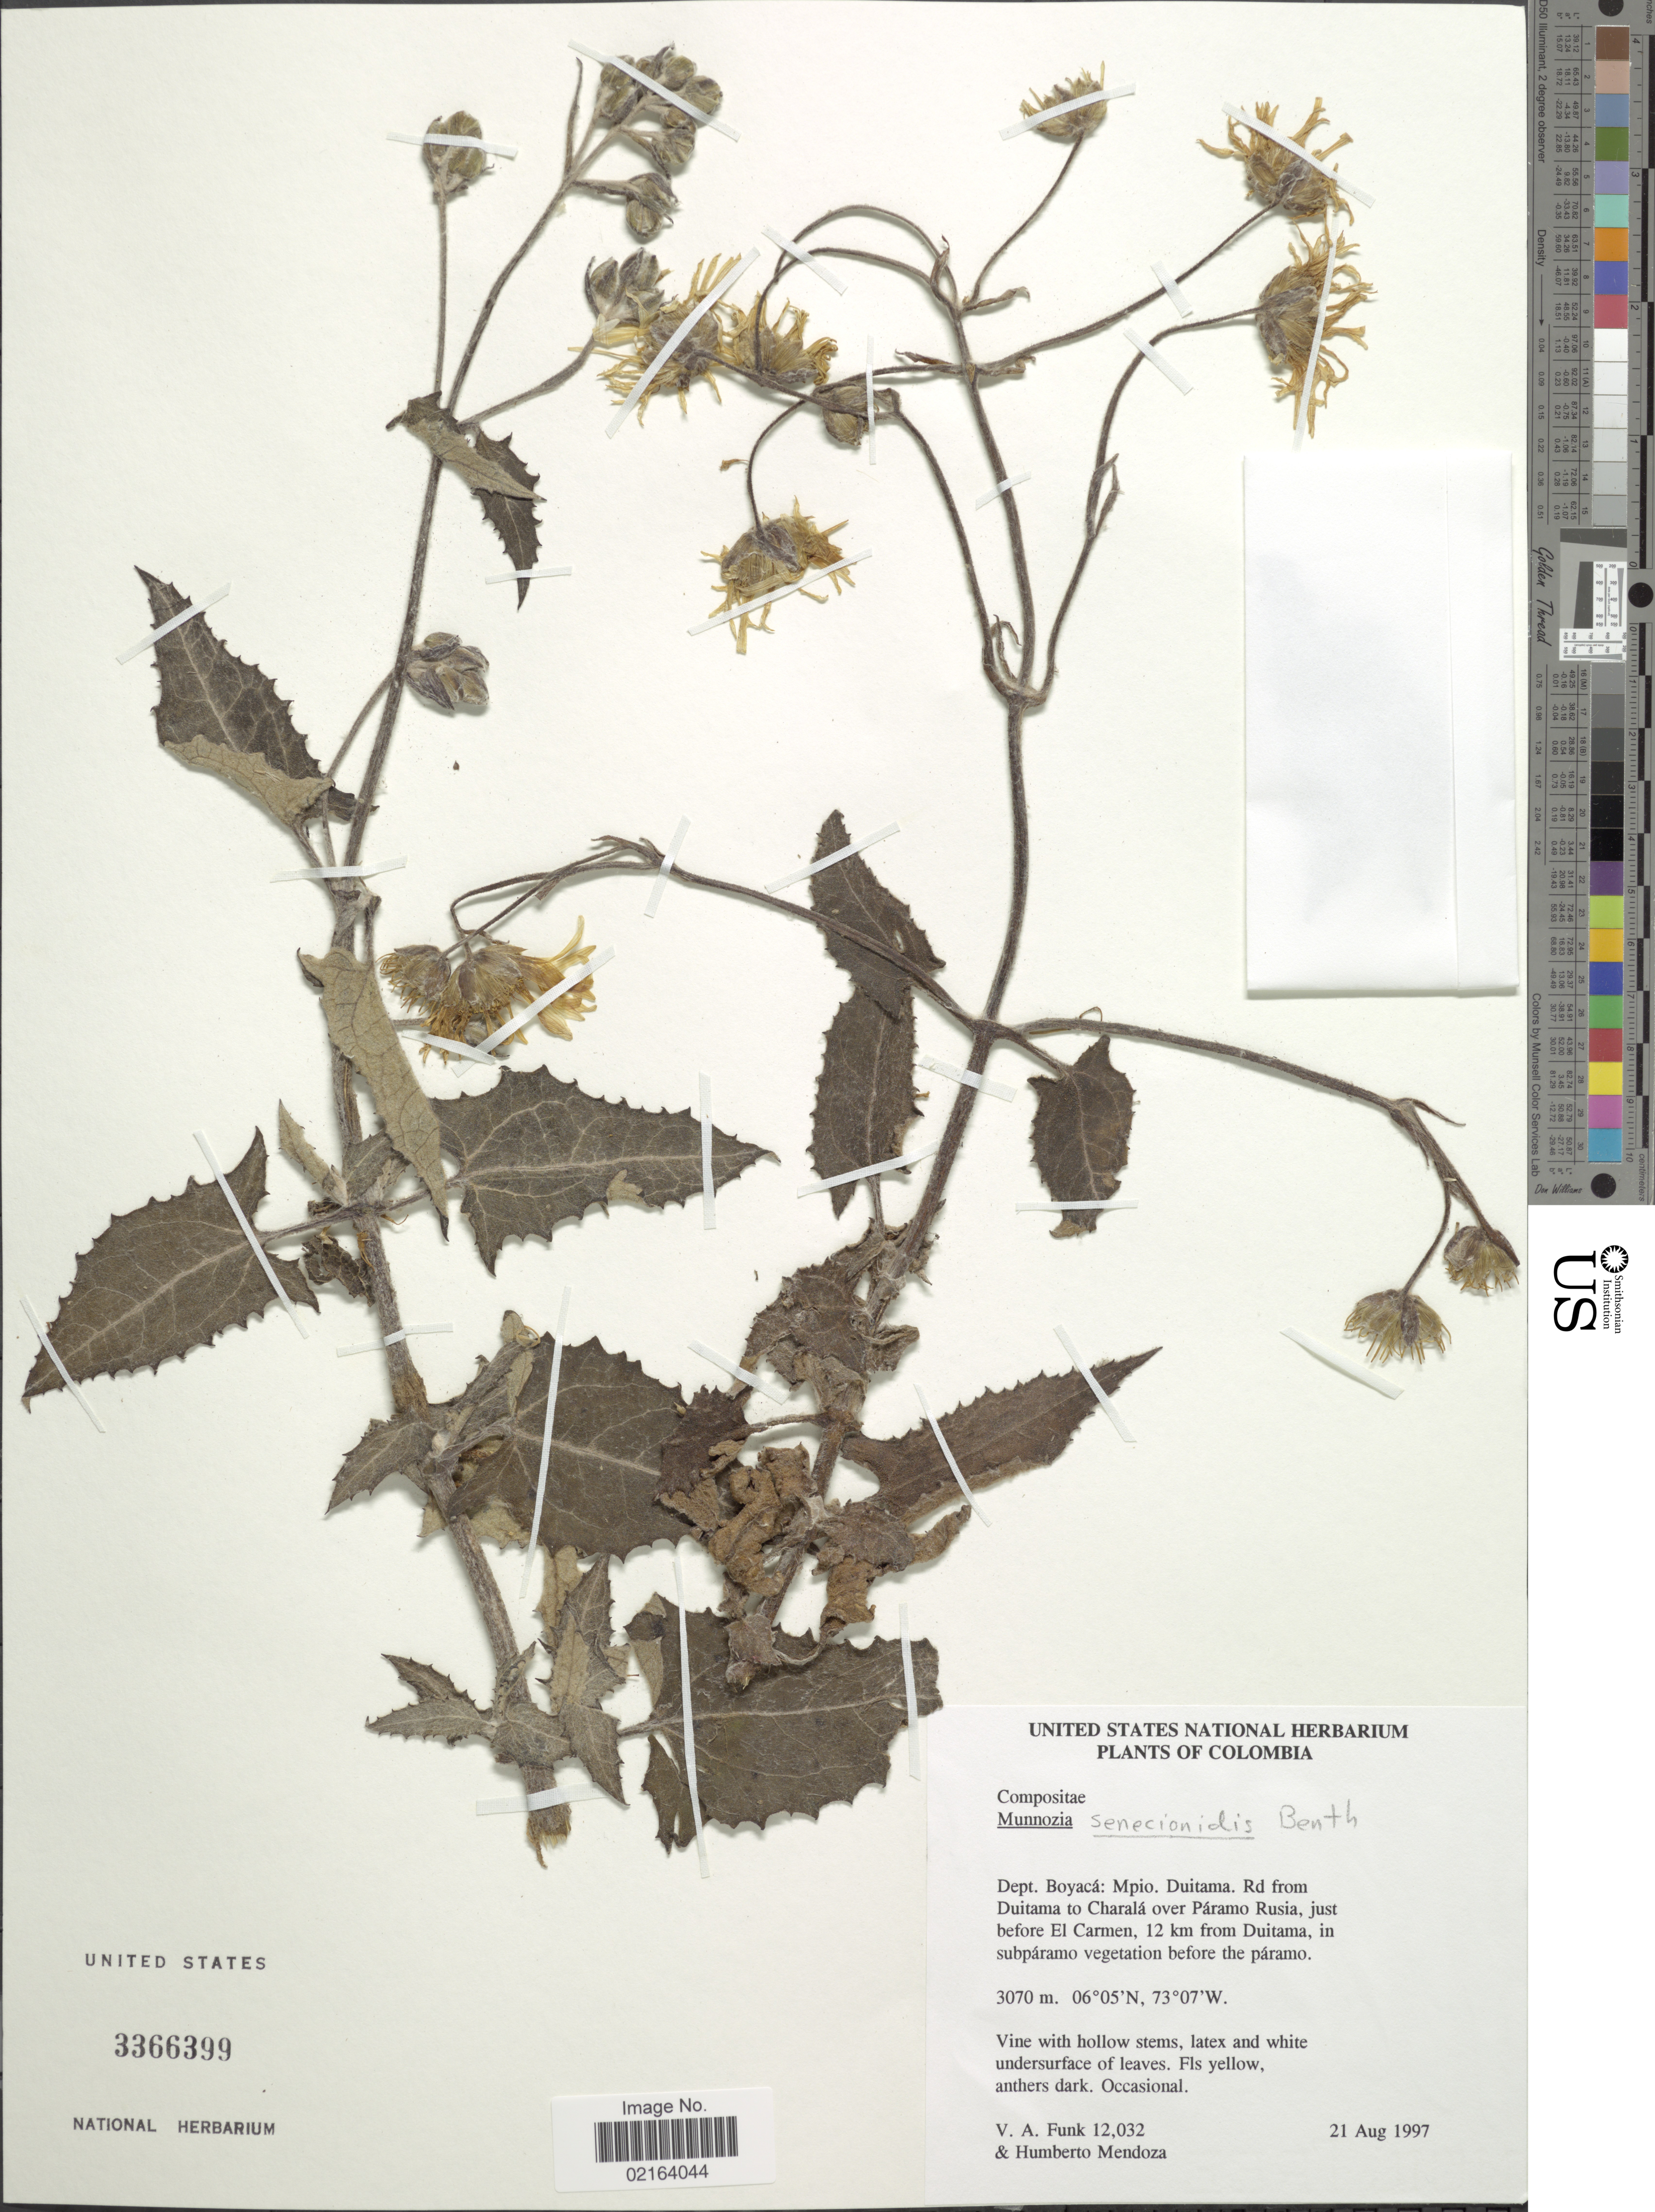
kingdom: Plantae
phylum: Tracheophyta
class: Magnoliopsida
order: Asterales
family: Asteraceae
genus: Munnozia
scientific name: Munnozia senecionidis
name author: Benth.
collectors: V. Funk & H. Mendoza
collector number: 12032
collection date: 1997-08-21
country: Colombia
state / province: Boyacá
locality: Dept. Boyaca: Mpio. Duitama, Rd from Duitama to Charala over Paramo Rusia, just before El Carmen, 12 km from Duitama, in subparamo vegetation before the paramo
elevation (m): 3070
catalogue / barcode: US 3366399